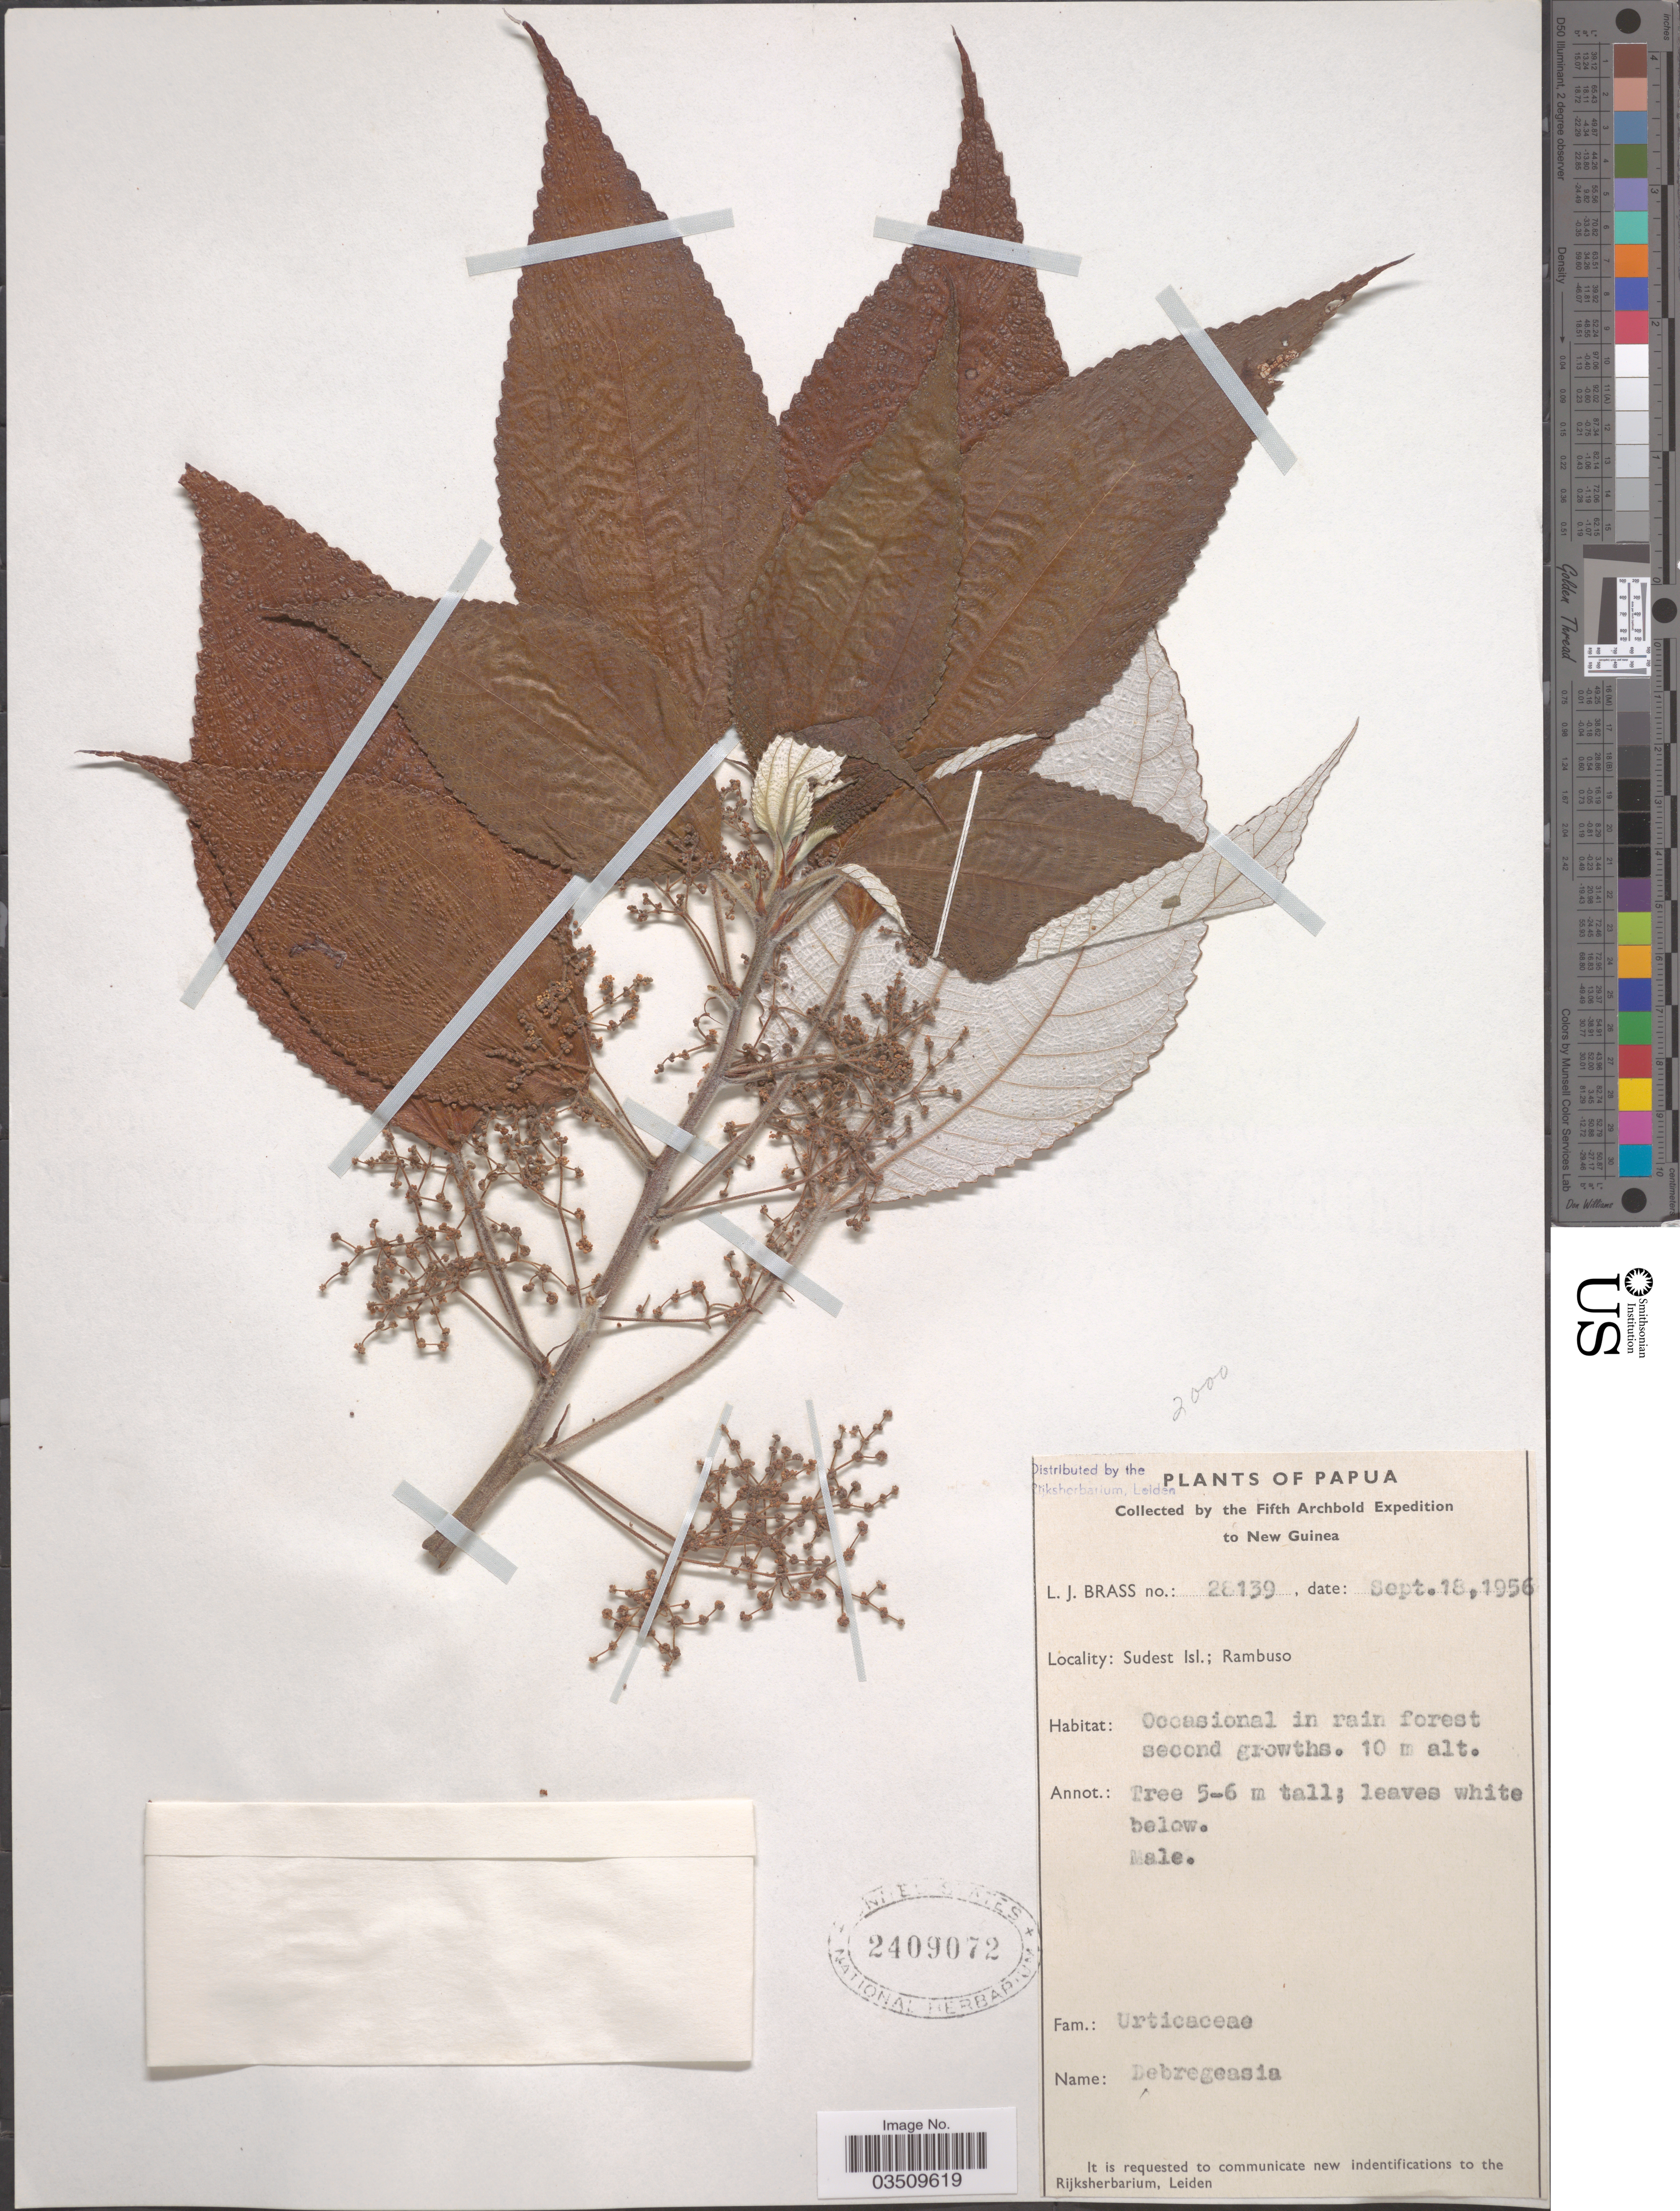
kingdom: Plantae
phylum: Tracheophyta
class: Magnoliopsida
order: Rosales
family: Urticaceae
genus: Debregeasia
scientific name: Debregeasia sp.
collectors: L. J. Brass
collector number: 28139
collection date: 1956-09-18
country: Papua New Guinea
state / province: Milne Bay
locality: New Guinea, Sudest Isl.; Rambuso.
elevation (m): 10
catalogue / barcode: US 2409072